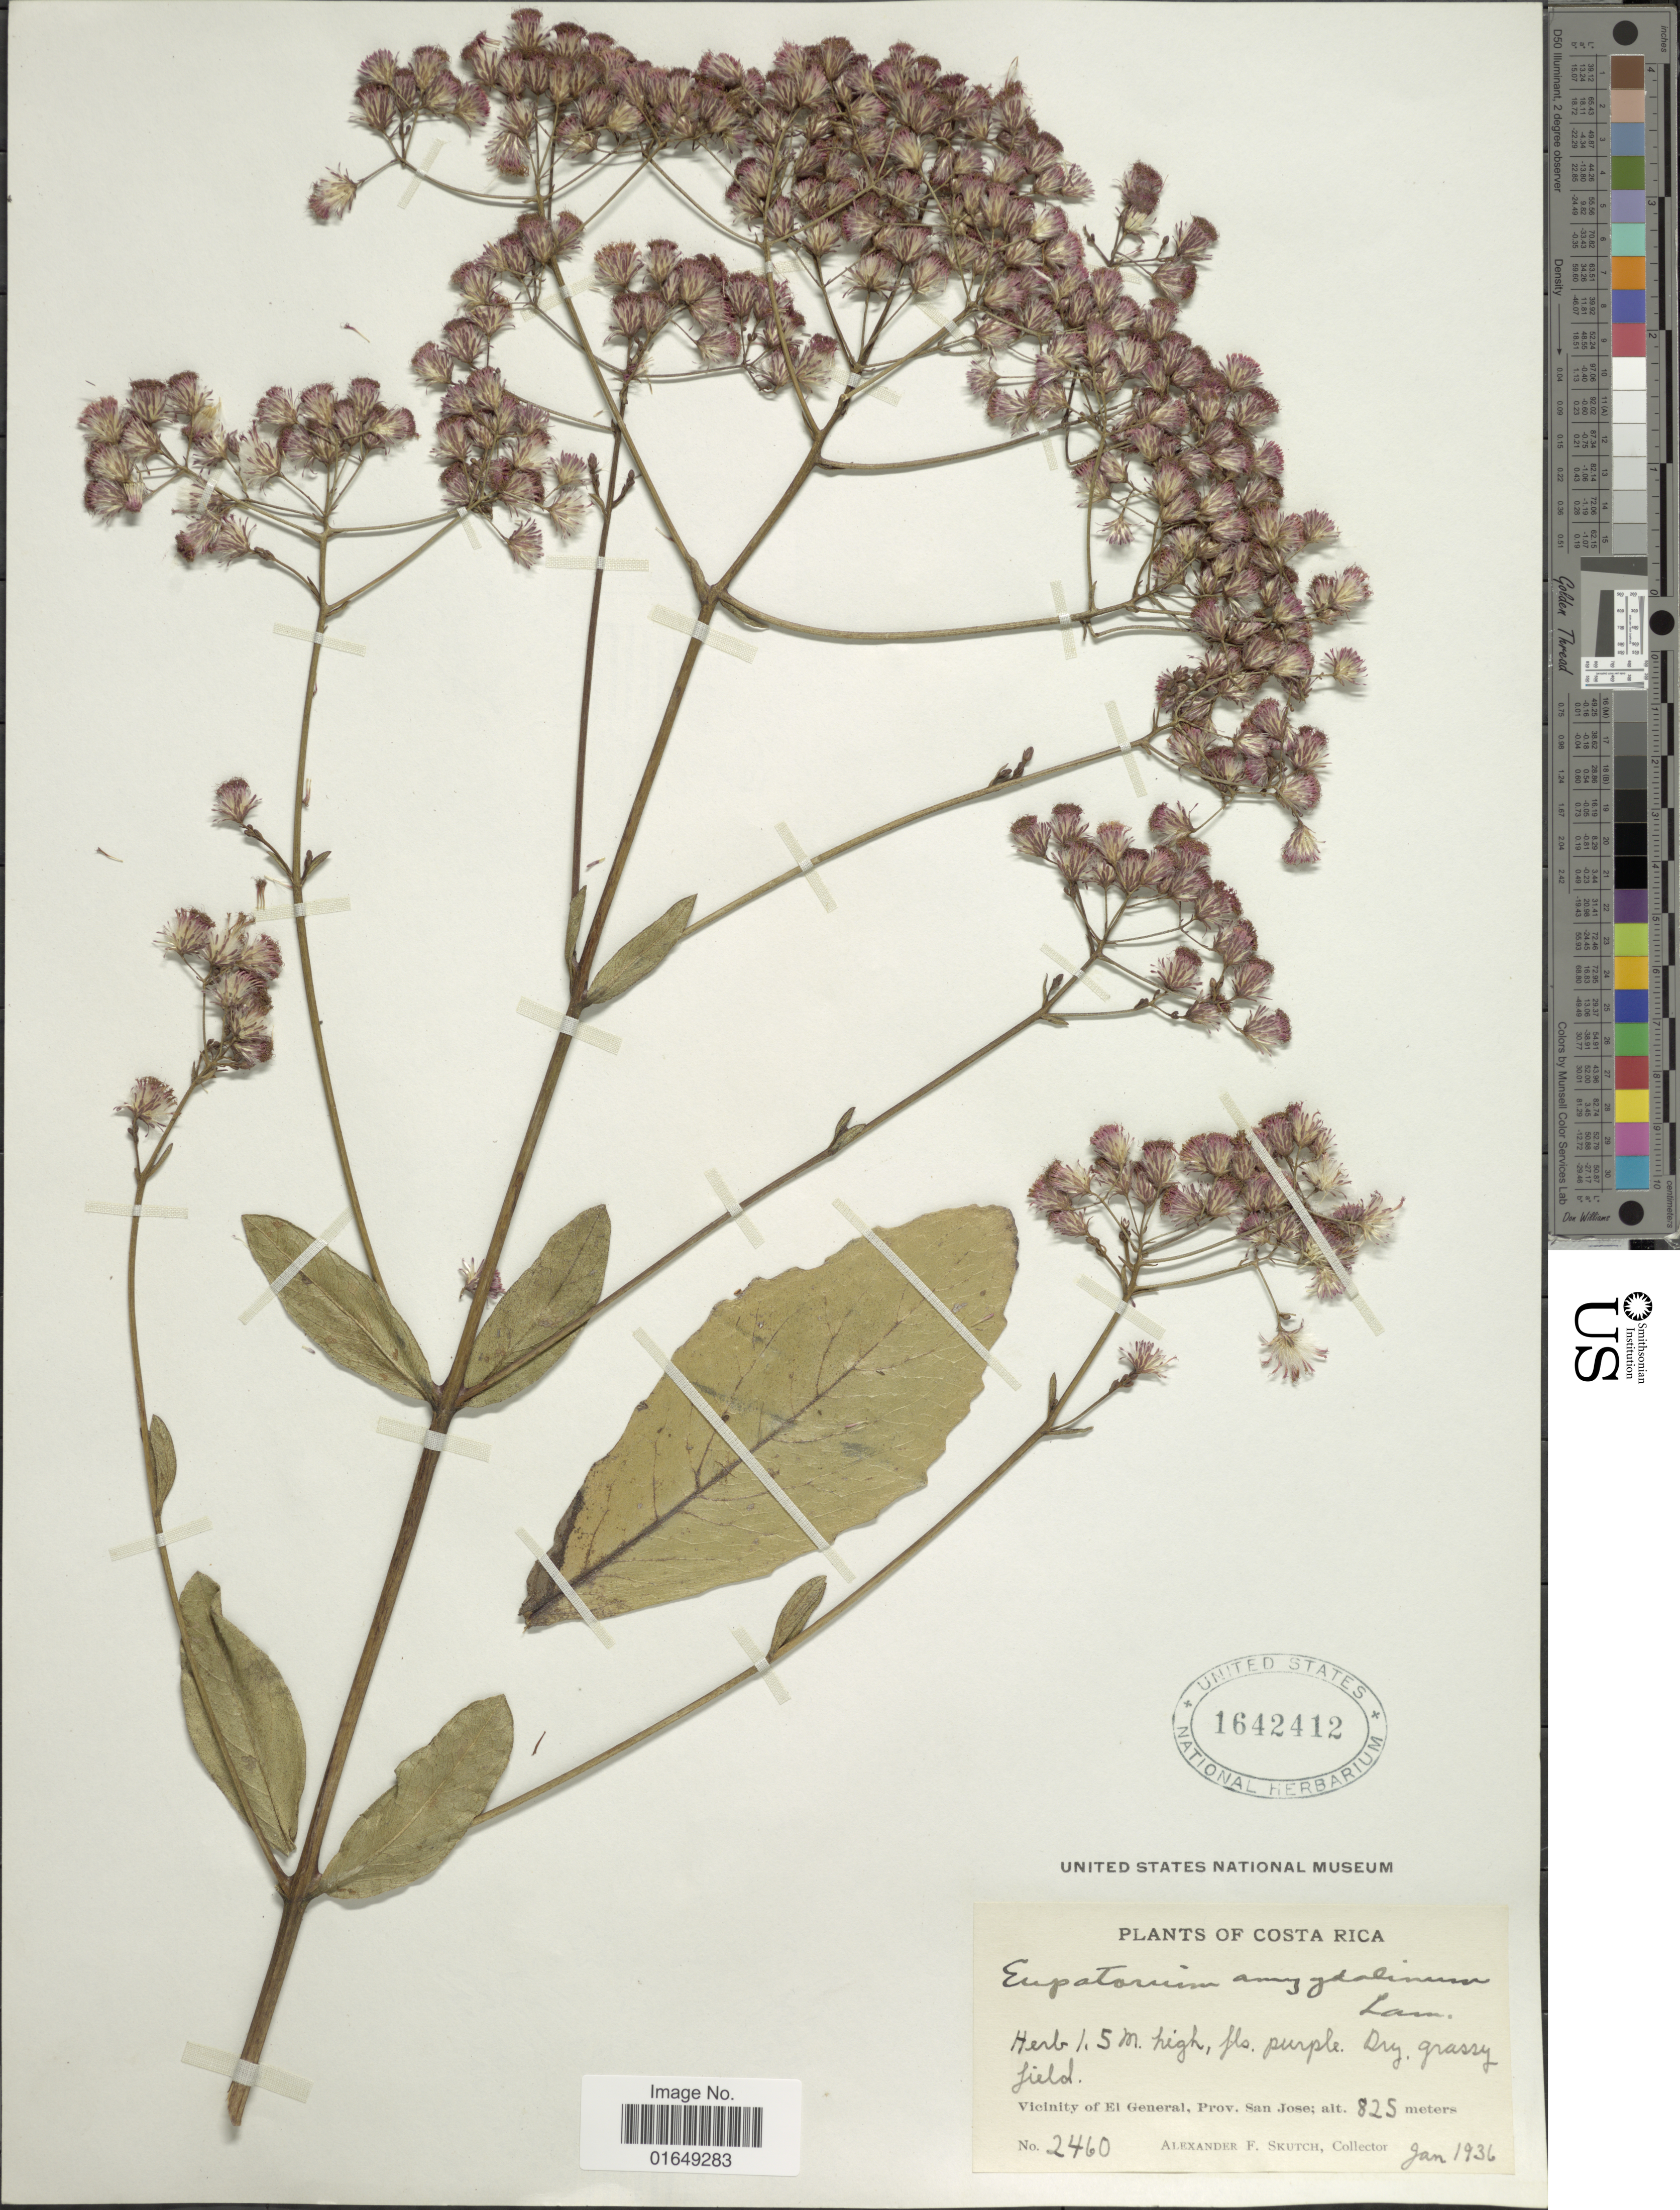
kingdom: Plantae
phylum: Tracheophyta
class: Magnoliopsida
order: Asterales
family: Asteraceae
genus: Ayapana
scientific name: Ayapana amygdalina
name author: (Lam.) R.M. King & H. Rob.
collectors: A. F. Skutch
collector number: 2460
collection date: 1936-01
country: Costa Rica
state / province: San José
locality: Vicinity of El General.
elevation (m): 825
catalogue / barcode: US 1642412